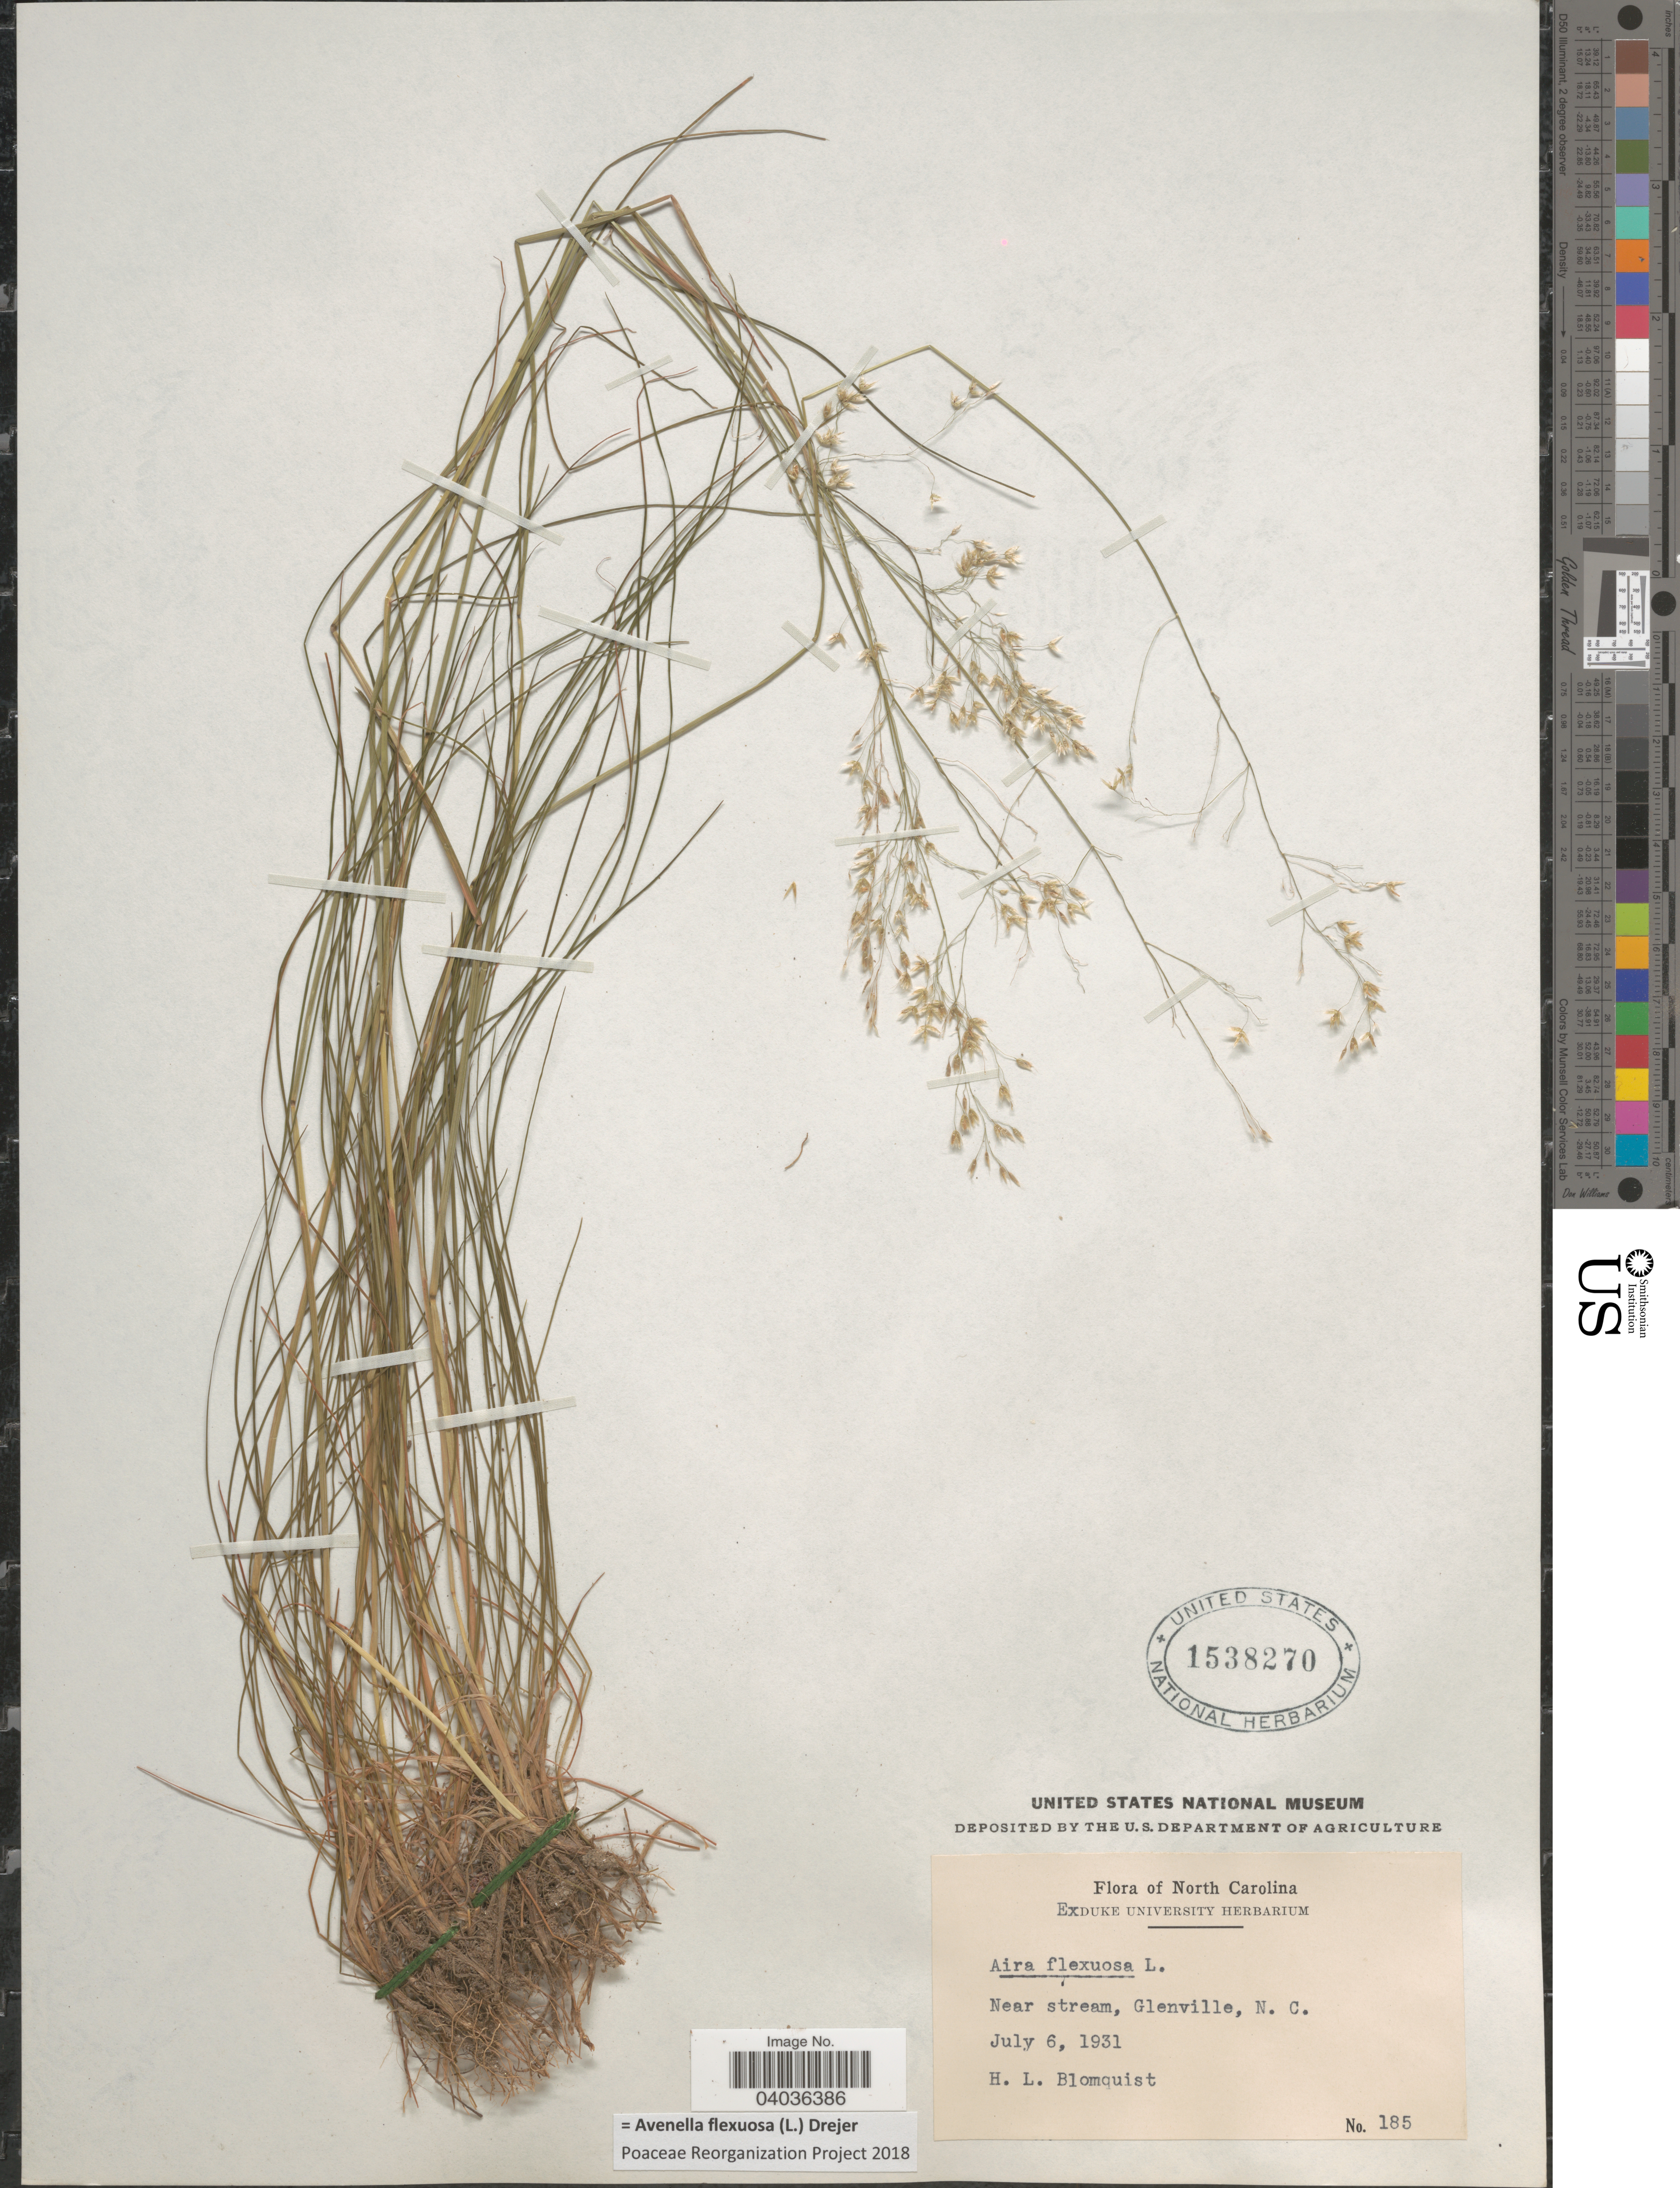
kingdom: Plantae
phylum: Tracheophyta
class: Liliopsida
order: Poales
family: Poaceae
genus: Avenella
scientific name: Avenella flexuosa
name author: (L.) Drejer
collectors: H. Blomquist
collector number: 185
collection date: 1931-07-06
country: United States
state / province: North Carolina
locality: Near stream, Glenville.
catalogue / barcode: US 1538270